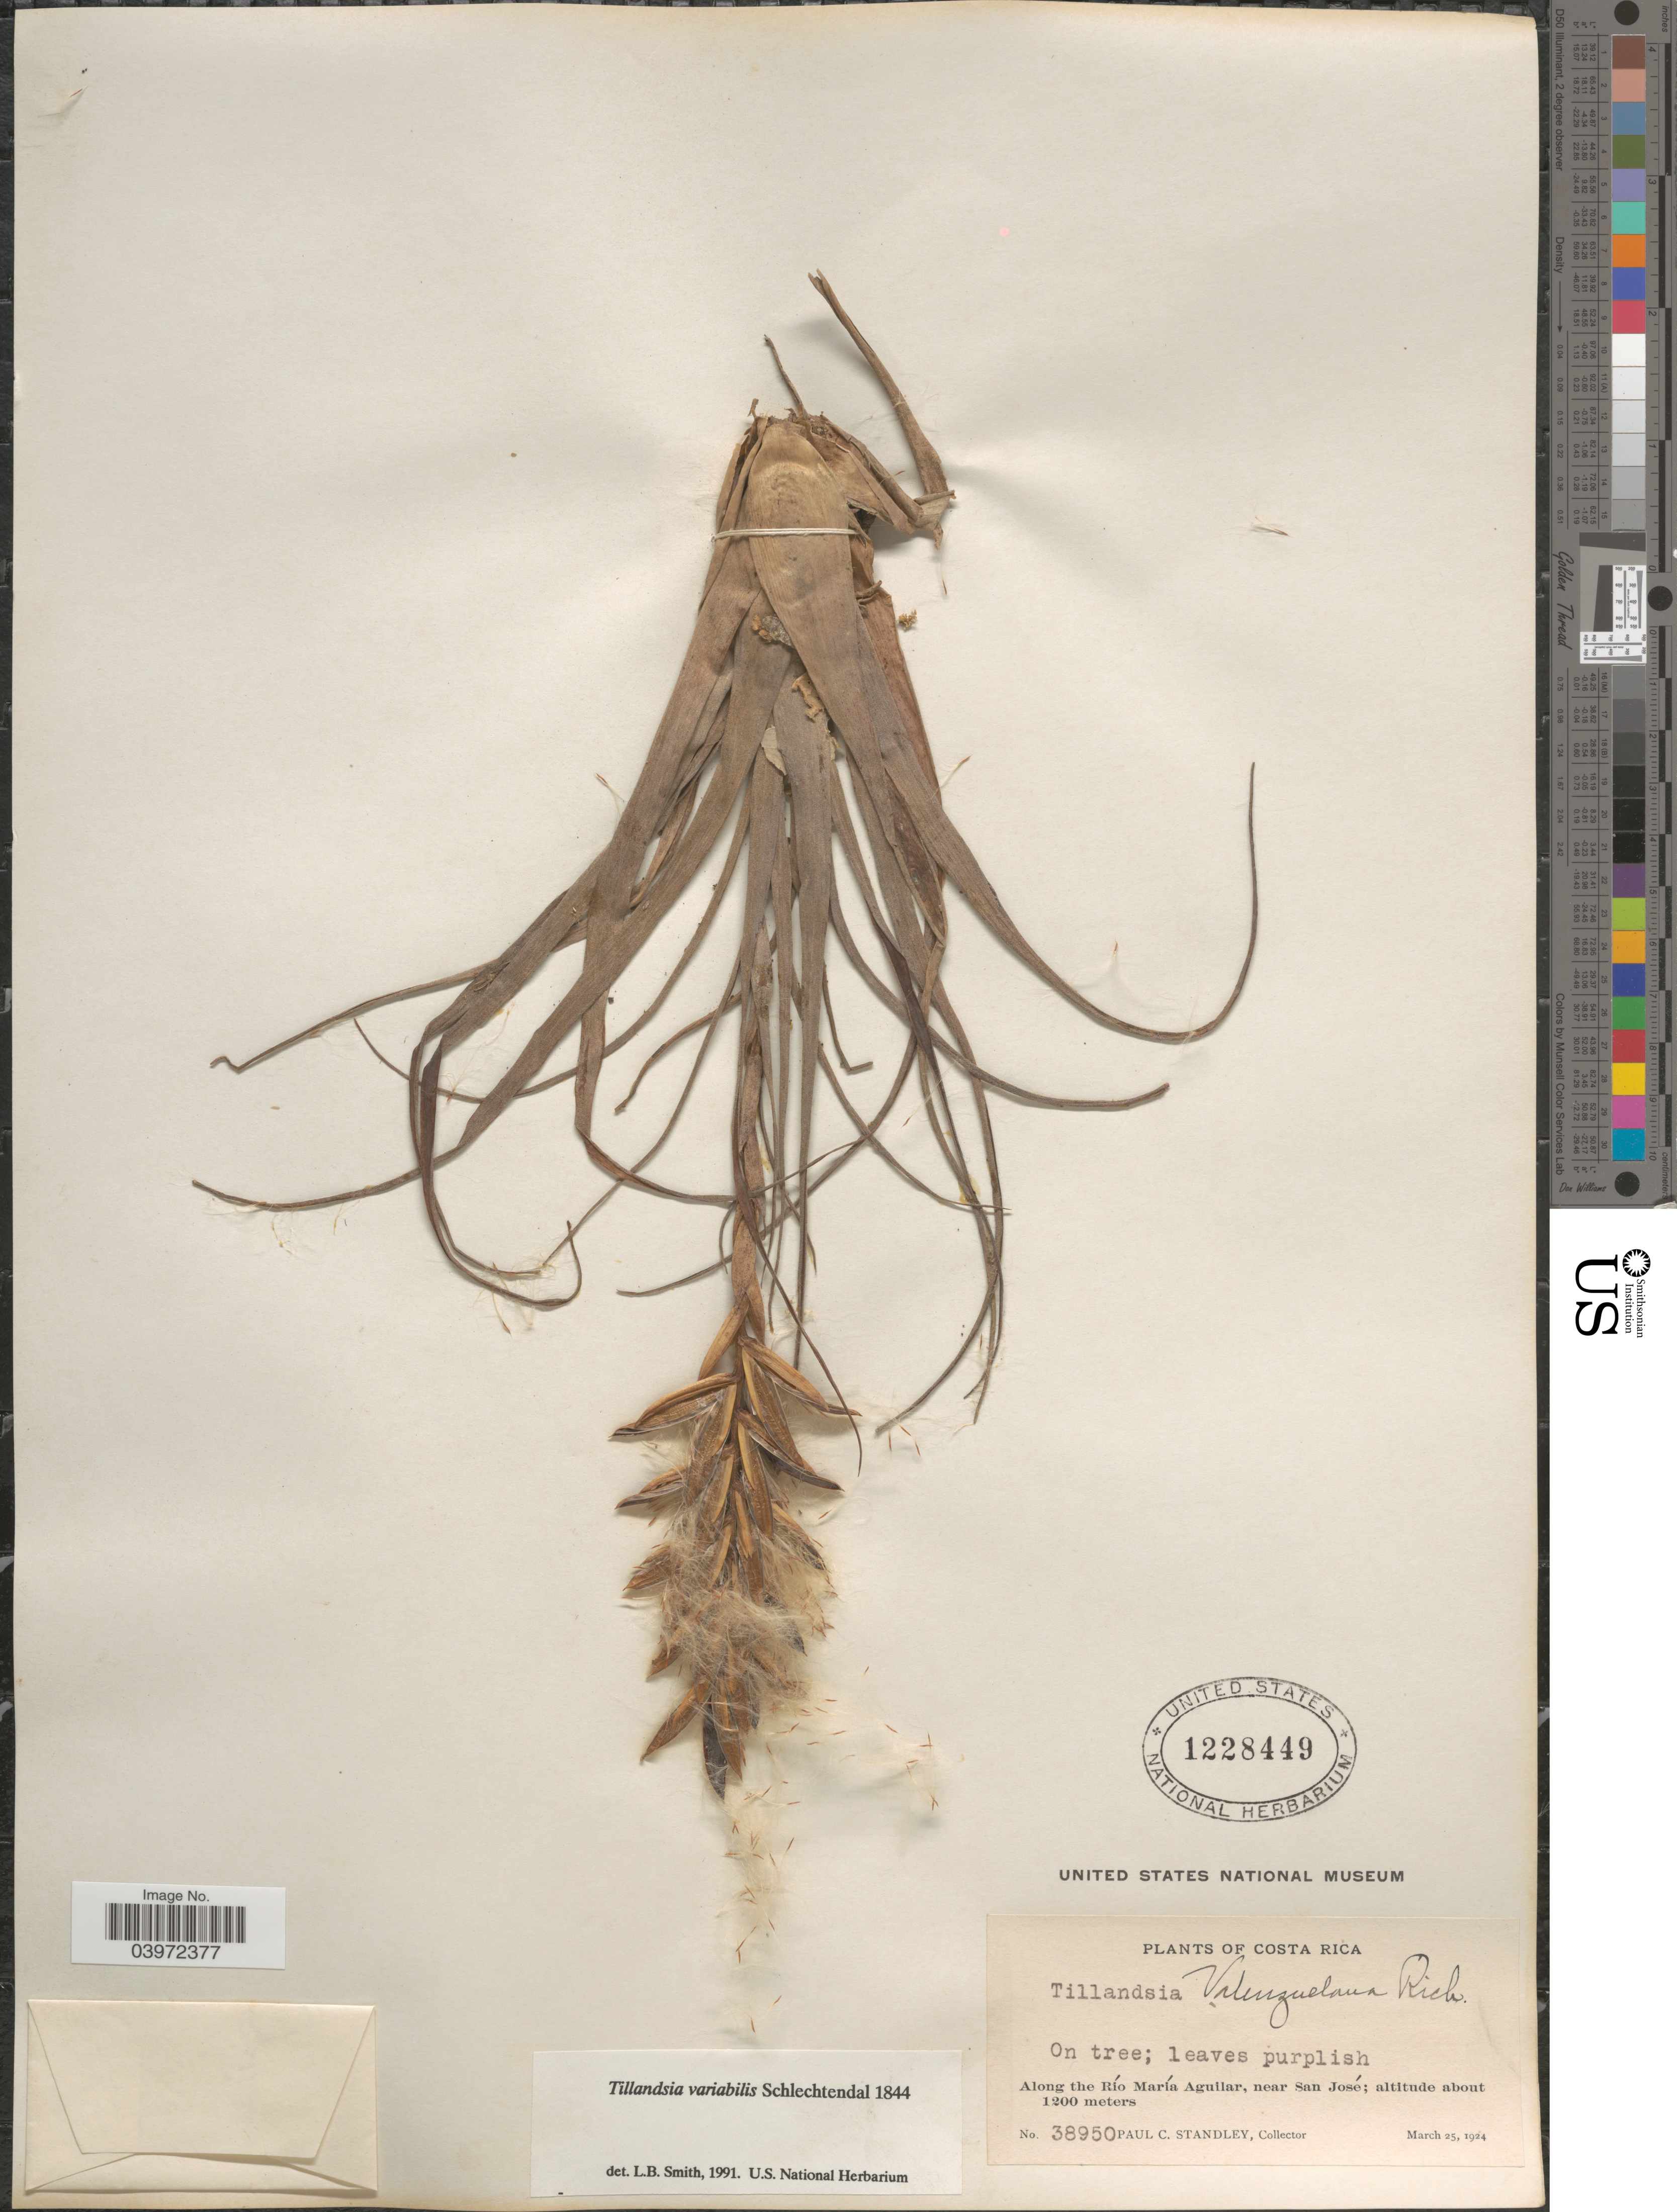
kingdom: Plantae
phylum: Tracheophyta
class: Liliopsida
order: Poales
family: Bromeliaceae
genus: Tillandsia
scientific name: Tillandsia variabilis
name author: Schltdl.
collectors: P. C. Standley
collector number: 38950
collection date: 1924-03-25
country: Costa Rica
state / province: San José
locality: Along the Río María Aguilar, near San José.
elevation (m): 1200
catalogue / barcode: US 1228449